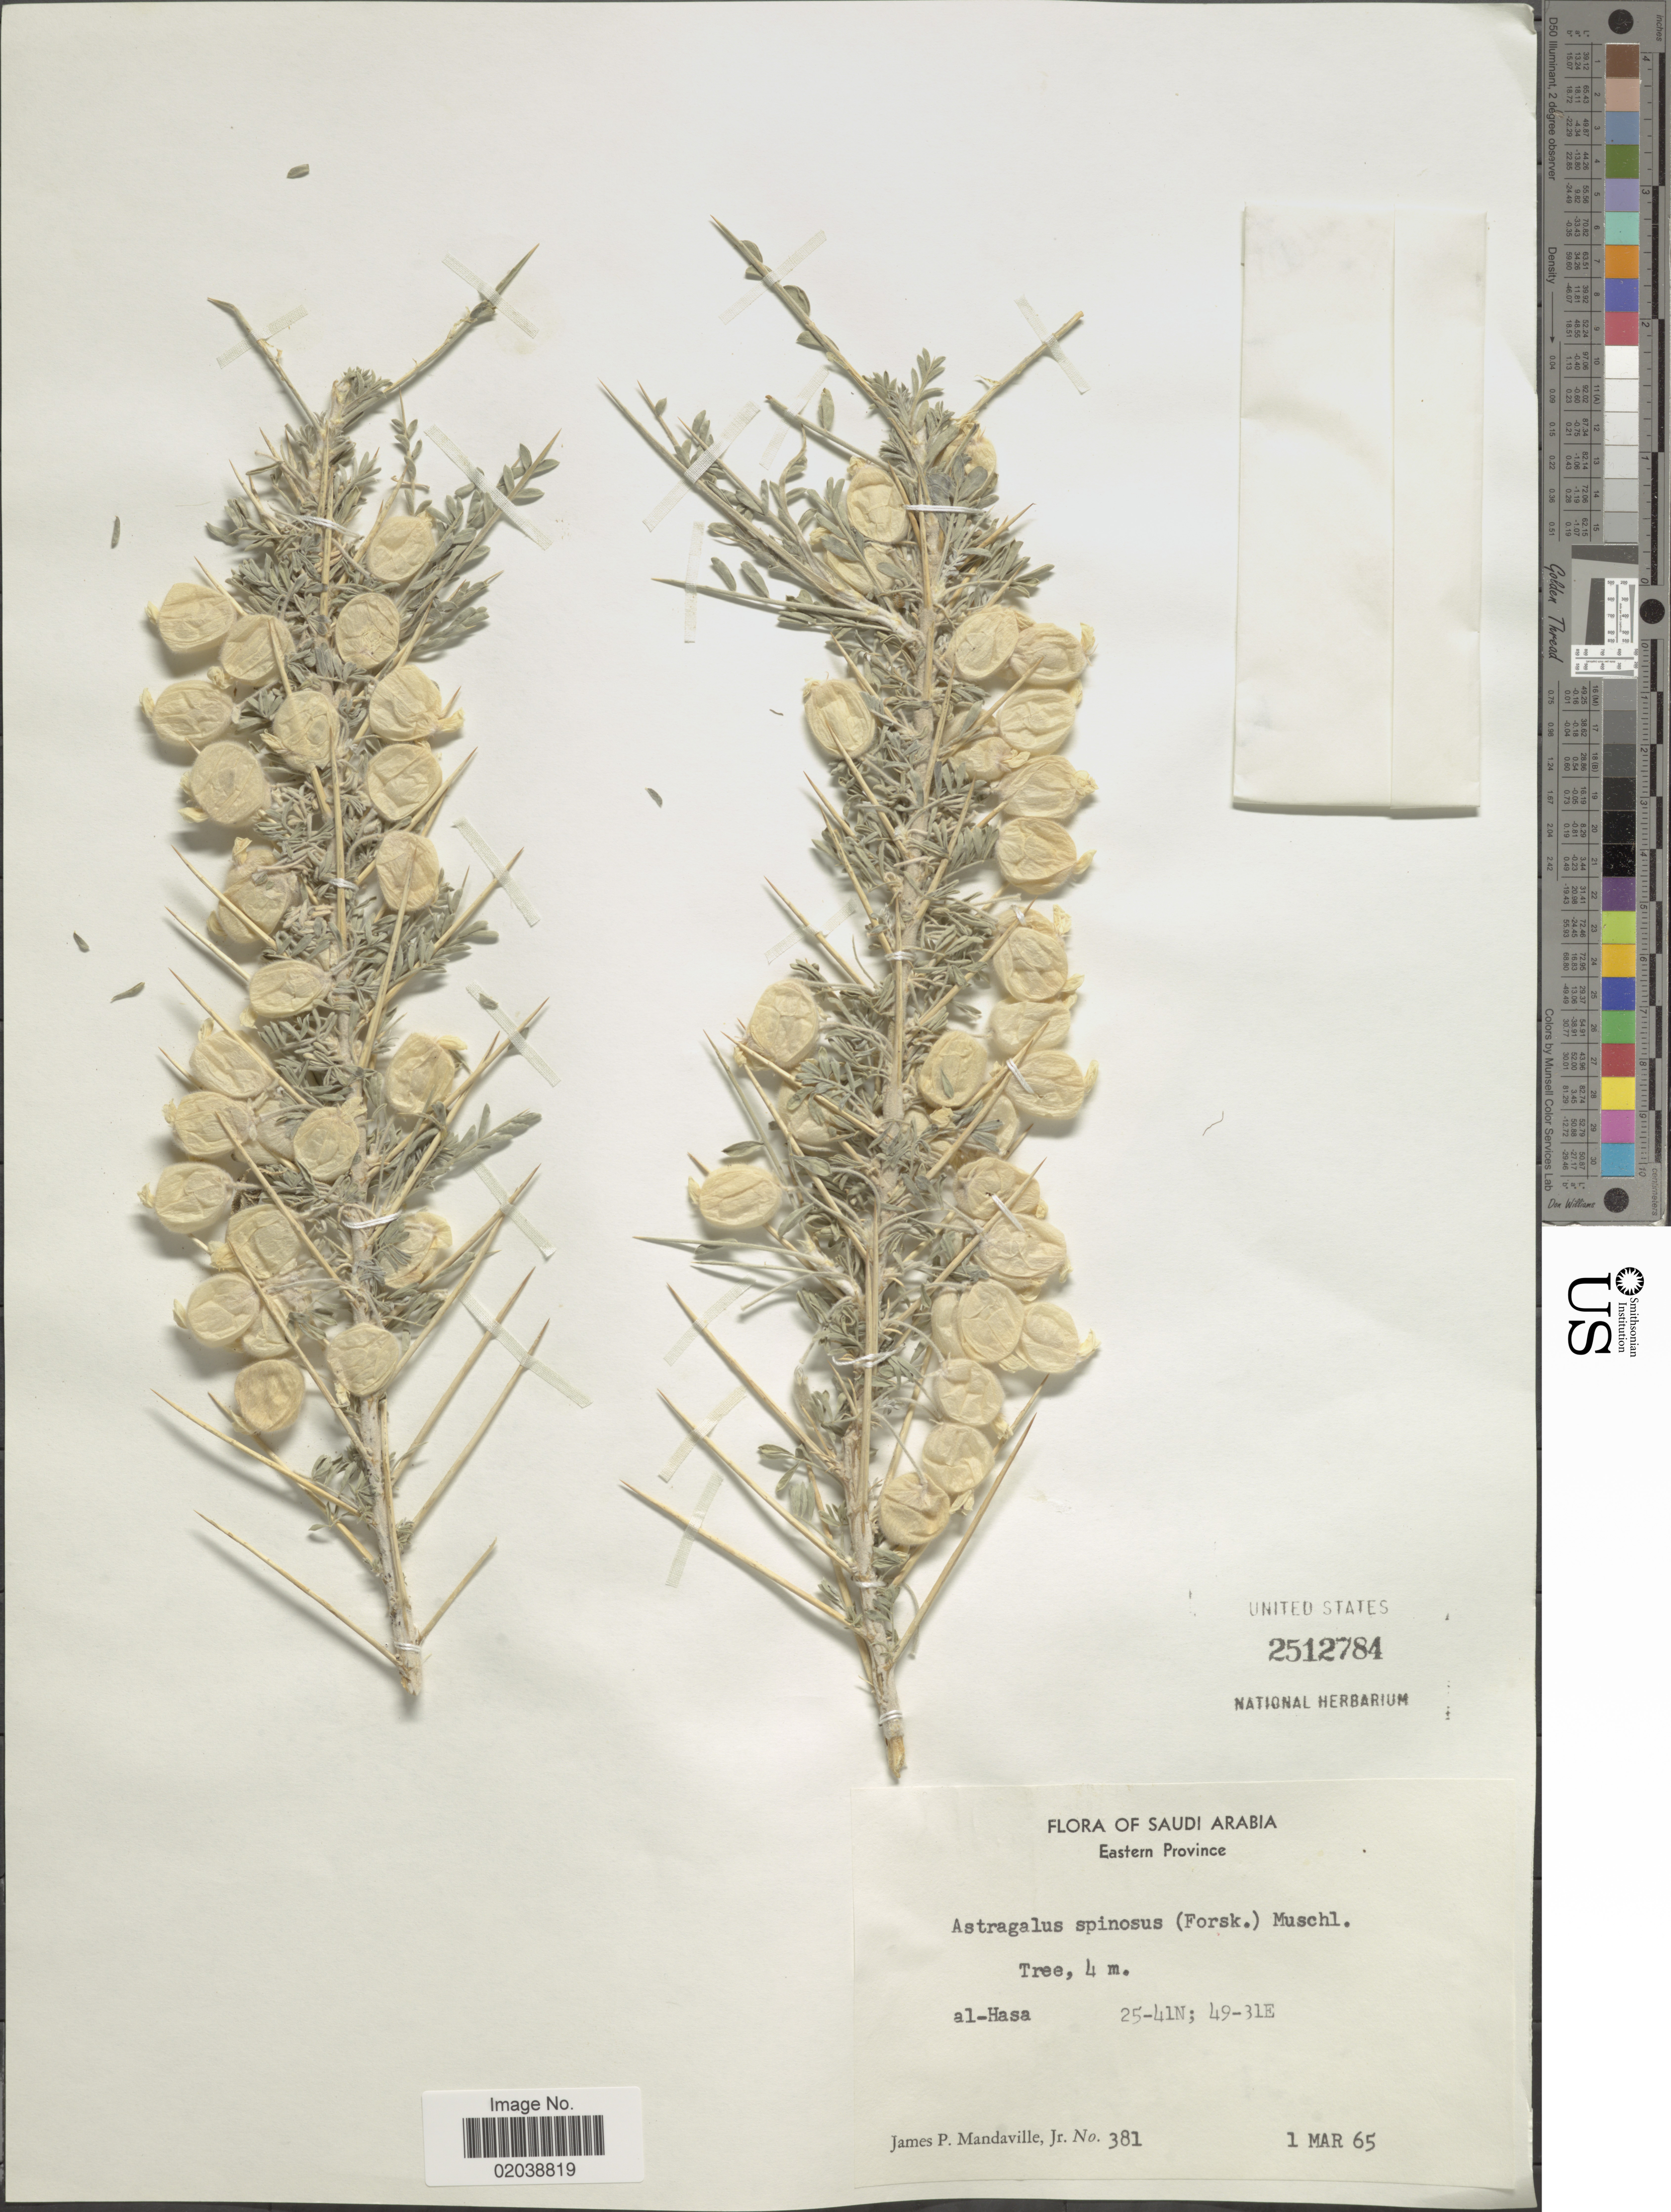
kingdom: Plantae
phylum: Tracheophyta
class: Magnoliopsida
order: Fabales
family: Fabaceae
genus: Astragalus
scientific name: Astragalus spinosus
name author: Muschl.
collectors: J. Mandaville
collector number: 381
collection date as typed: Transcribed d/m/y: 1/3/65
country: Saudi Arabia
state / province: Ash Sharqiyah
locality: Eastern Province,al-Hasa, 25-41N; 49-31E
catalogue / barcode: US 2512784